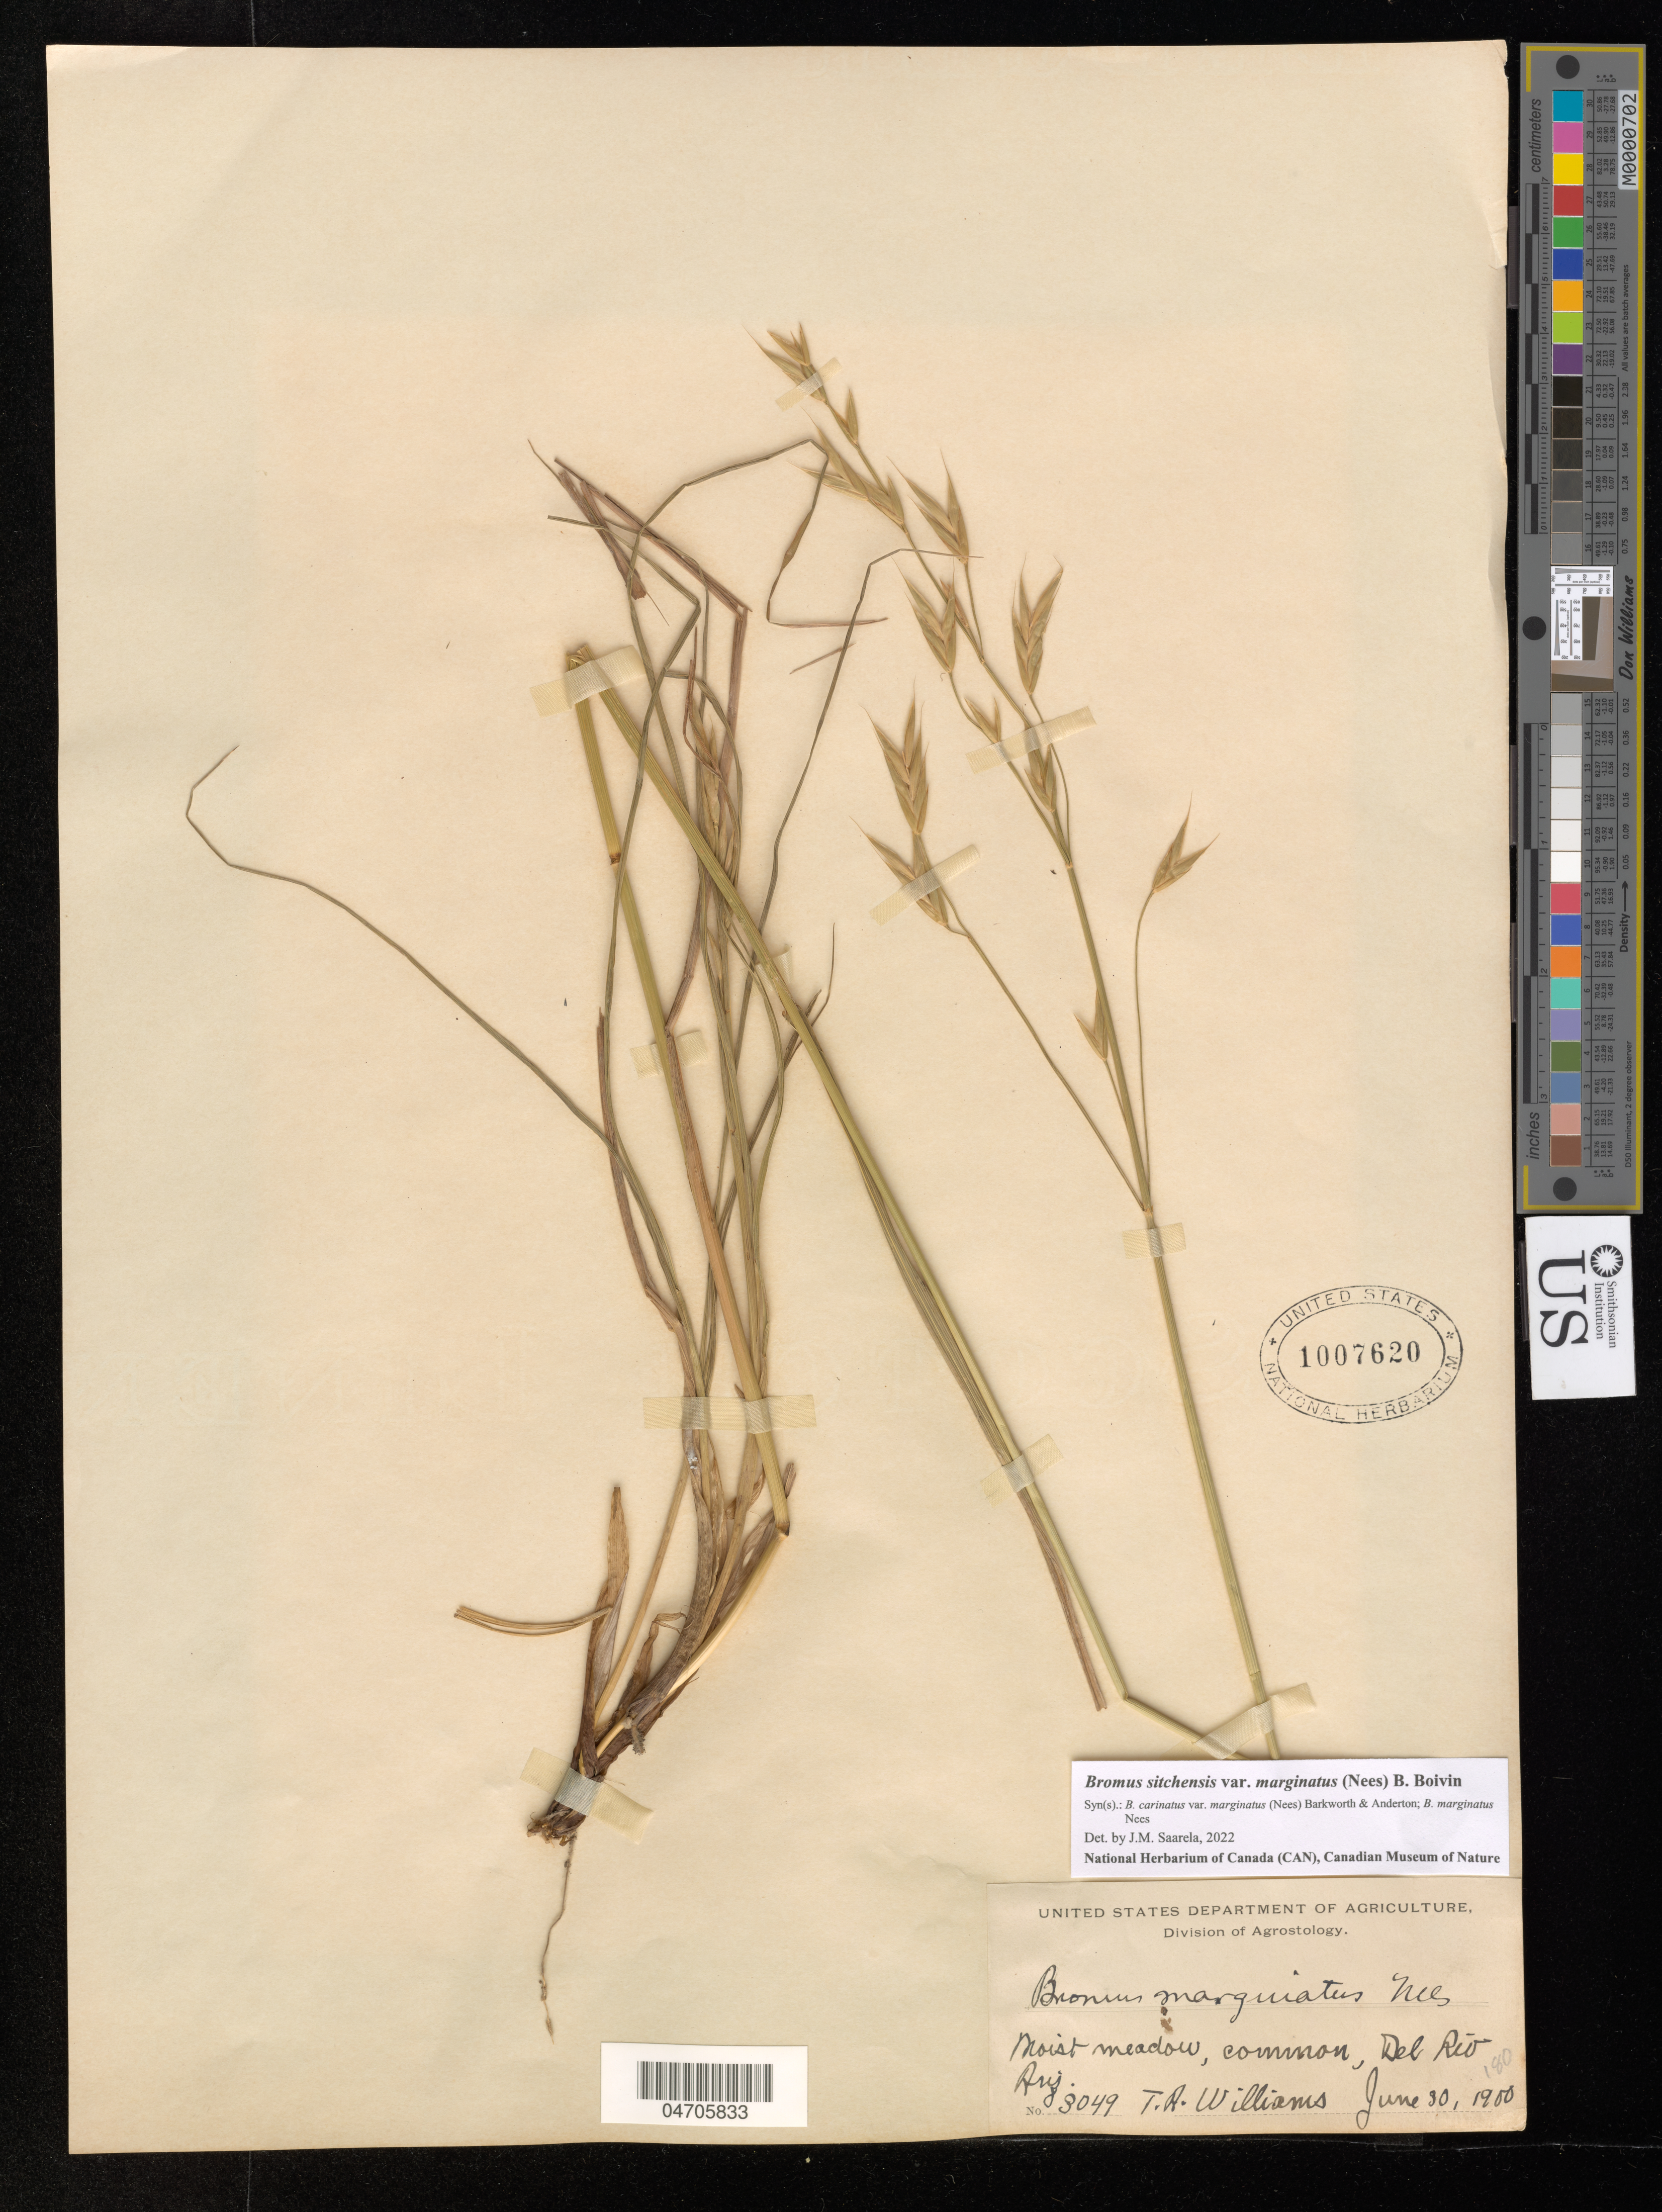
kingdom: Plantae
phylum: Tracheophyta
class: Liliopsida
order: Poales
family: Poaceae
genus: Bromus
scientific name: Bromus marginatus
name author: Nees ex Steud.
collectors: T. A. Williams (herbarium)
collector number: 3049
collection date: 1900-06-30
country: United States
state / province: Arizona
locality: Del Rio Ariz.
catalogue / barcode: US 1007620